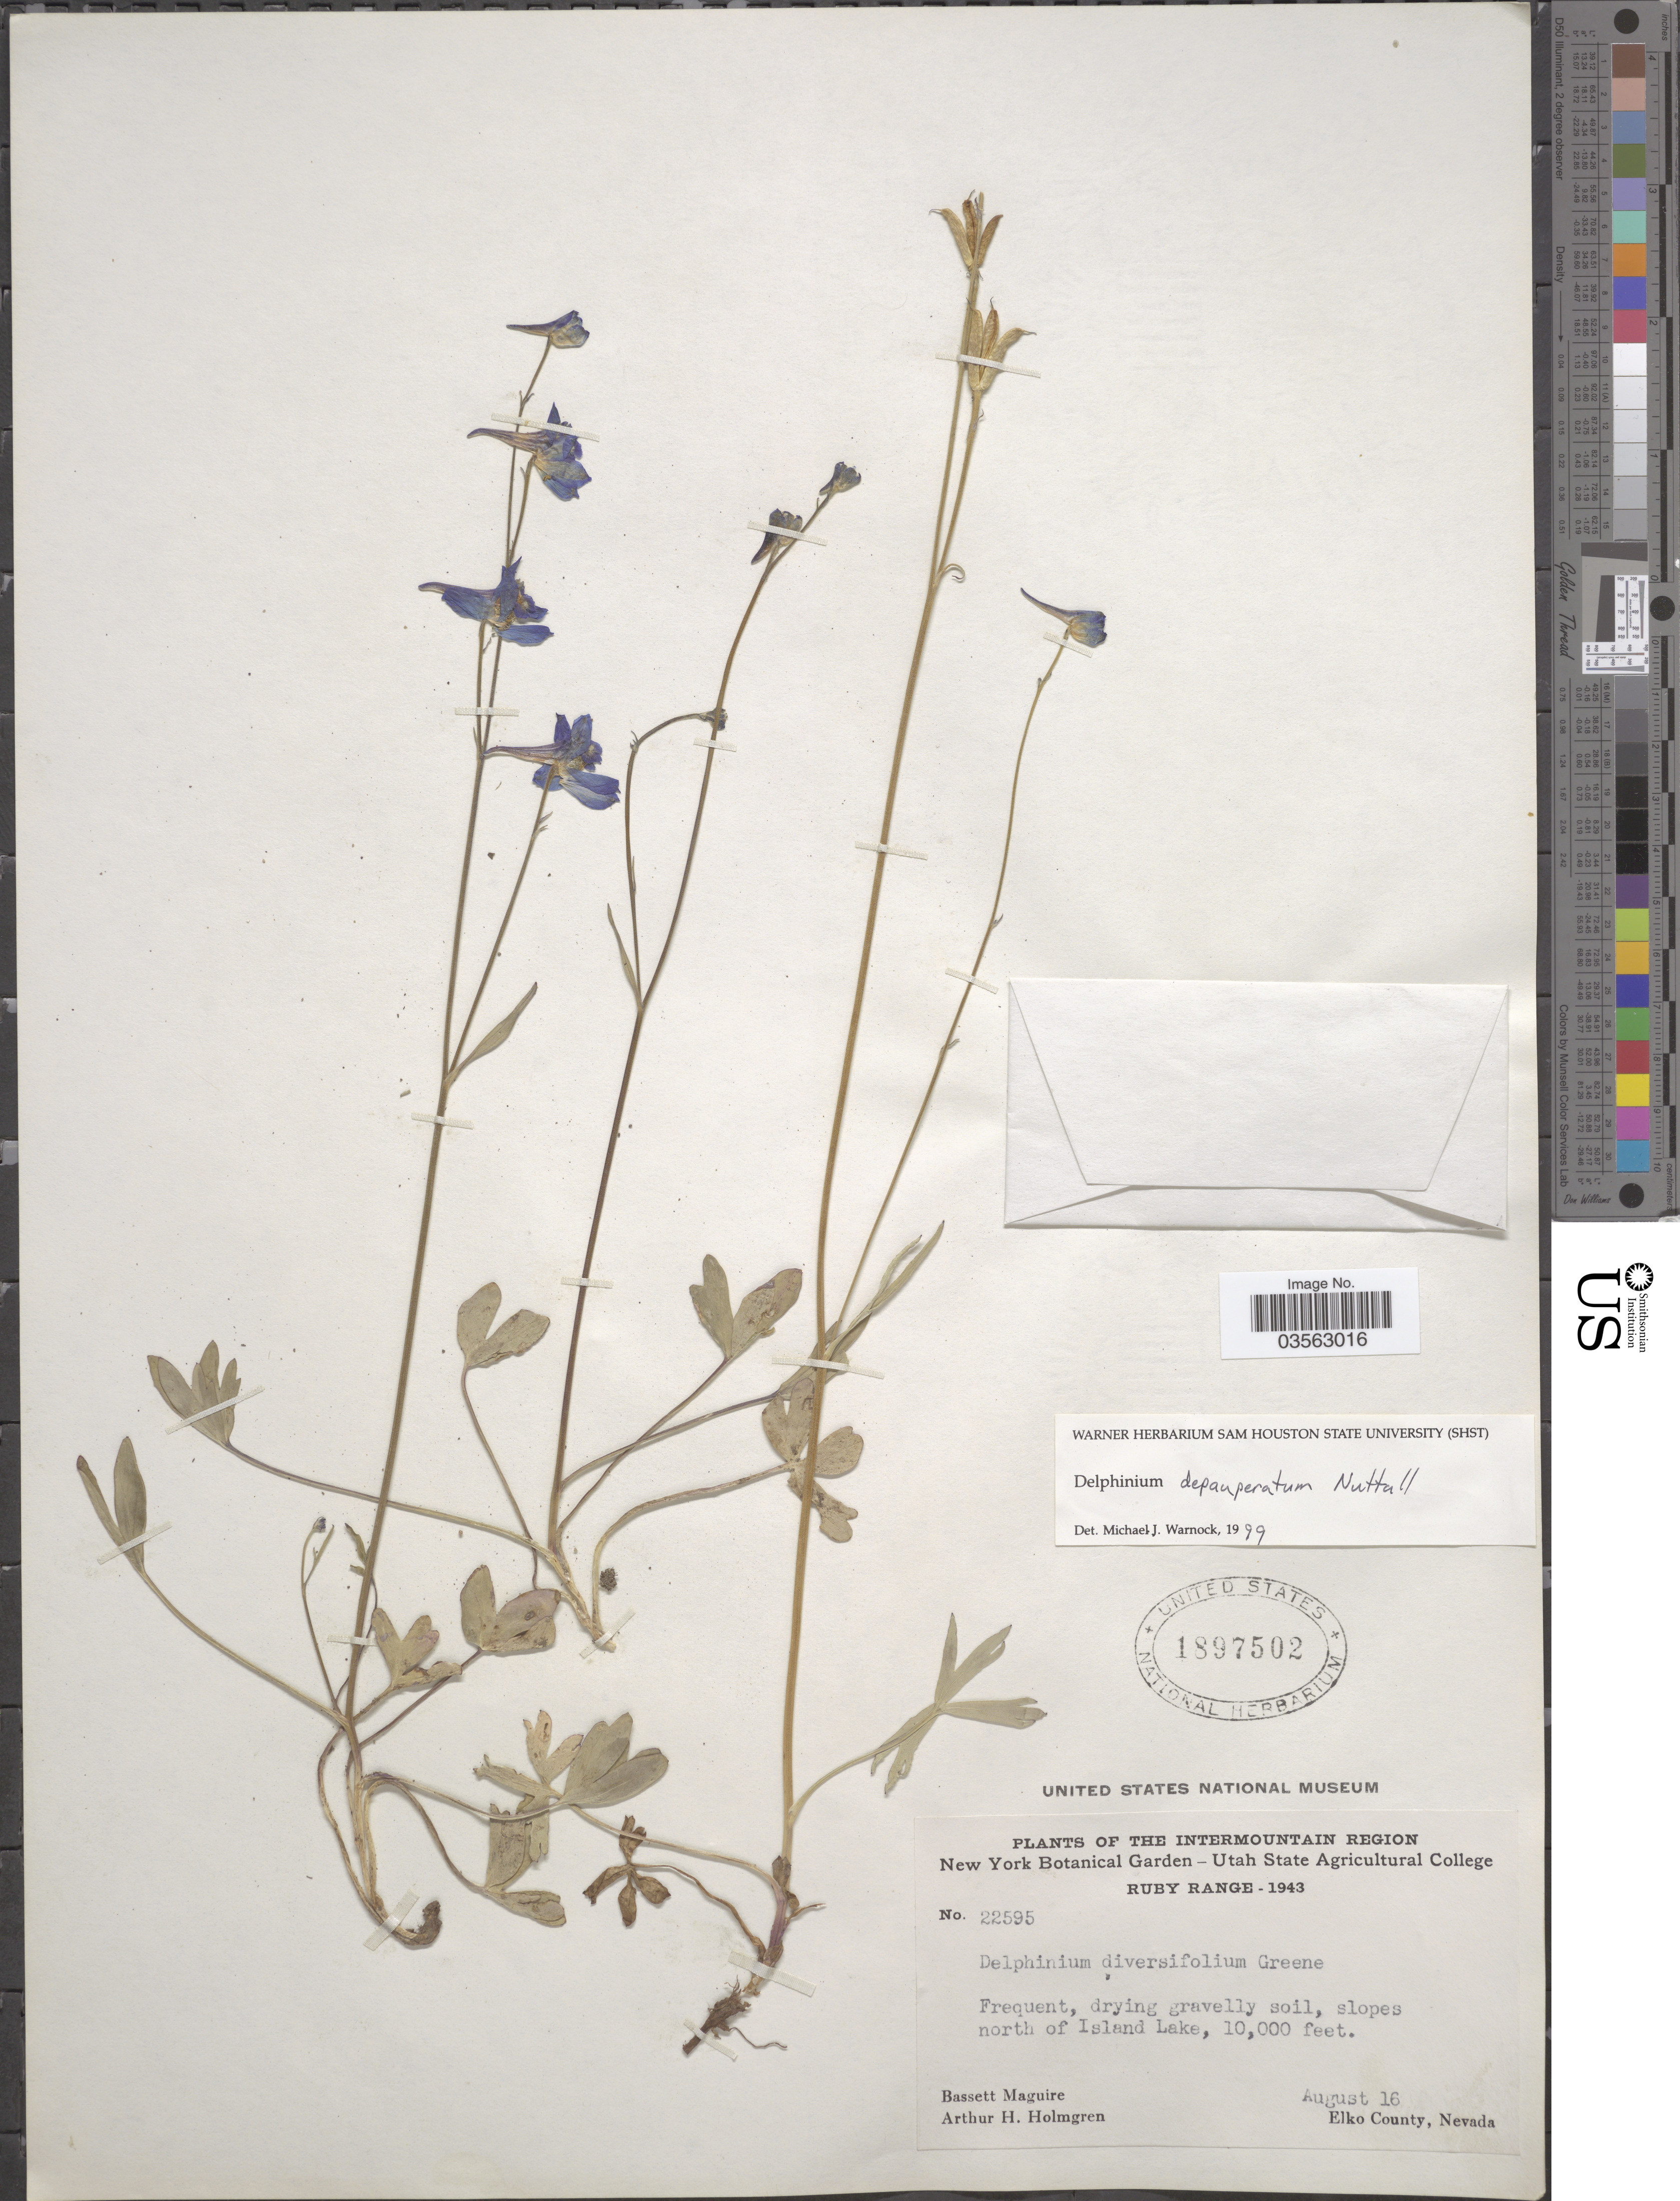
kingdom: Plantae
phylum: Tracheophyta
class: Magnoliopsida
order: Ranunculales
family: Ranunculaceae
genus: Delphinium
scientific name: Delphinium depauperatum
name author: Nutt.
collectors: B. Maguire & A. H. Holmgren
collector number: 22595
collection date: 1943-08-16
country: United States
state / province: Nevada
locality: The Intermountain Region. Ruby Range. Slopes north of Island Lake, Elko County.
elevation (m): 3048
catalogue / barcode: US 1897502